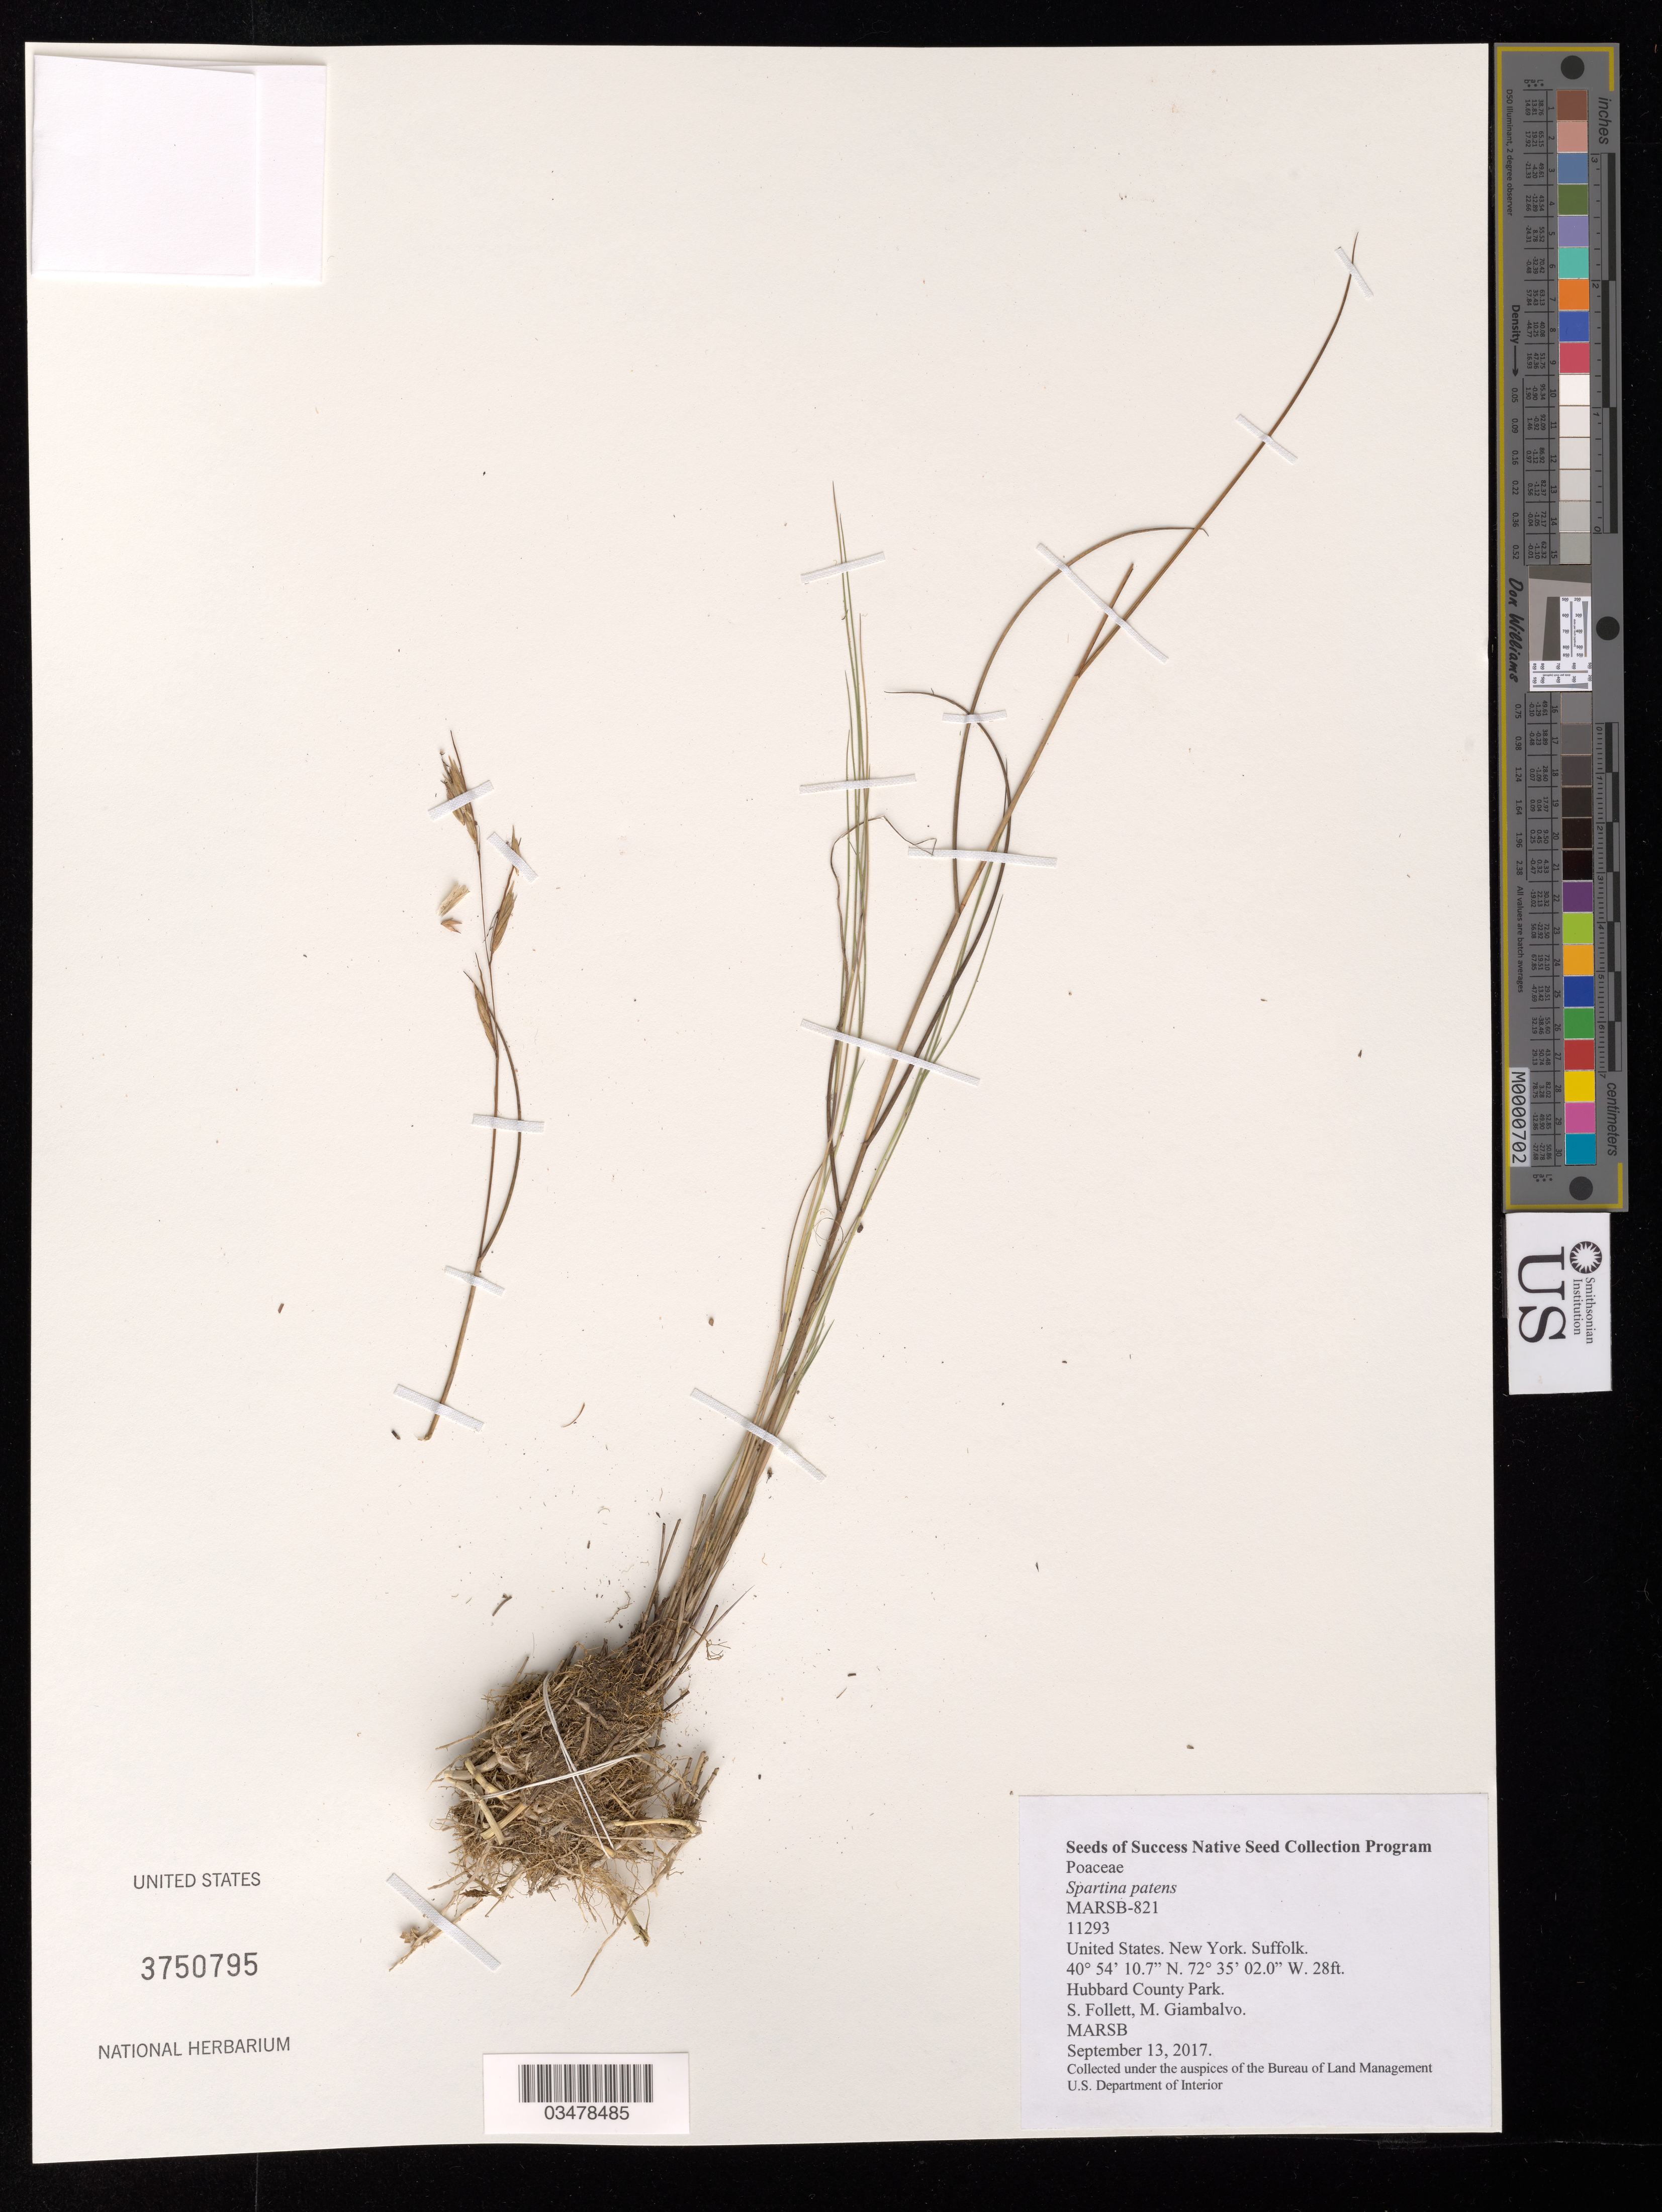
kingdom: Plantae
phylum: Tracheophyta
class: Liliopsida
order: Poales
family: Poaceae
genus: Spartina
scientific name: Spartina patens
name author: (Aiton) Muhl.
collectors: S. Follett & M. Giambalvo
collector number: MARSB-821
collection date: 2017-09-13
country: United States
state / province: New York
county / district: Suffolk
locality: Hubbard County Park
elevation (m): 9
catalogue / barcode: US 3750795